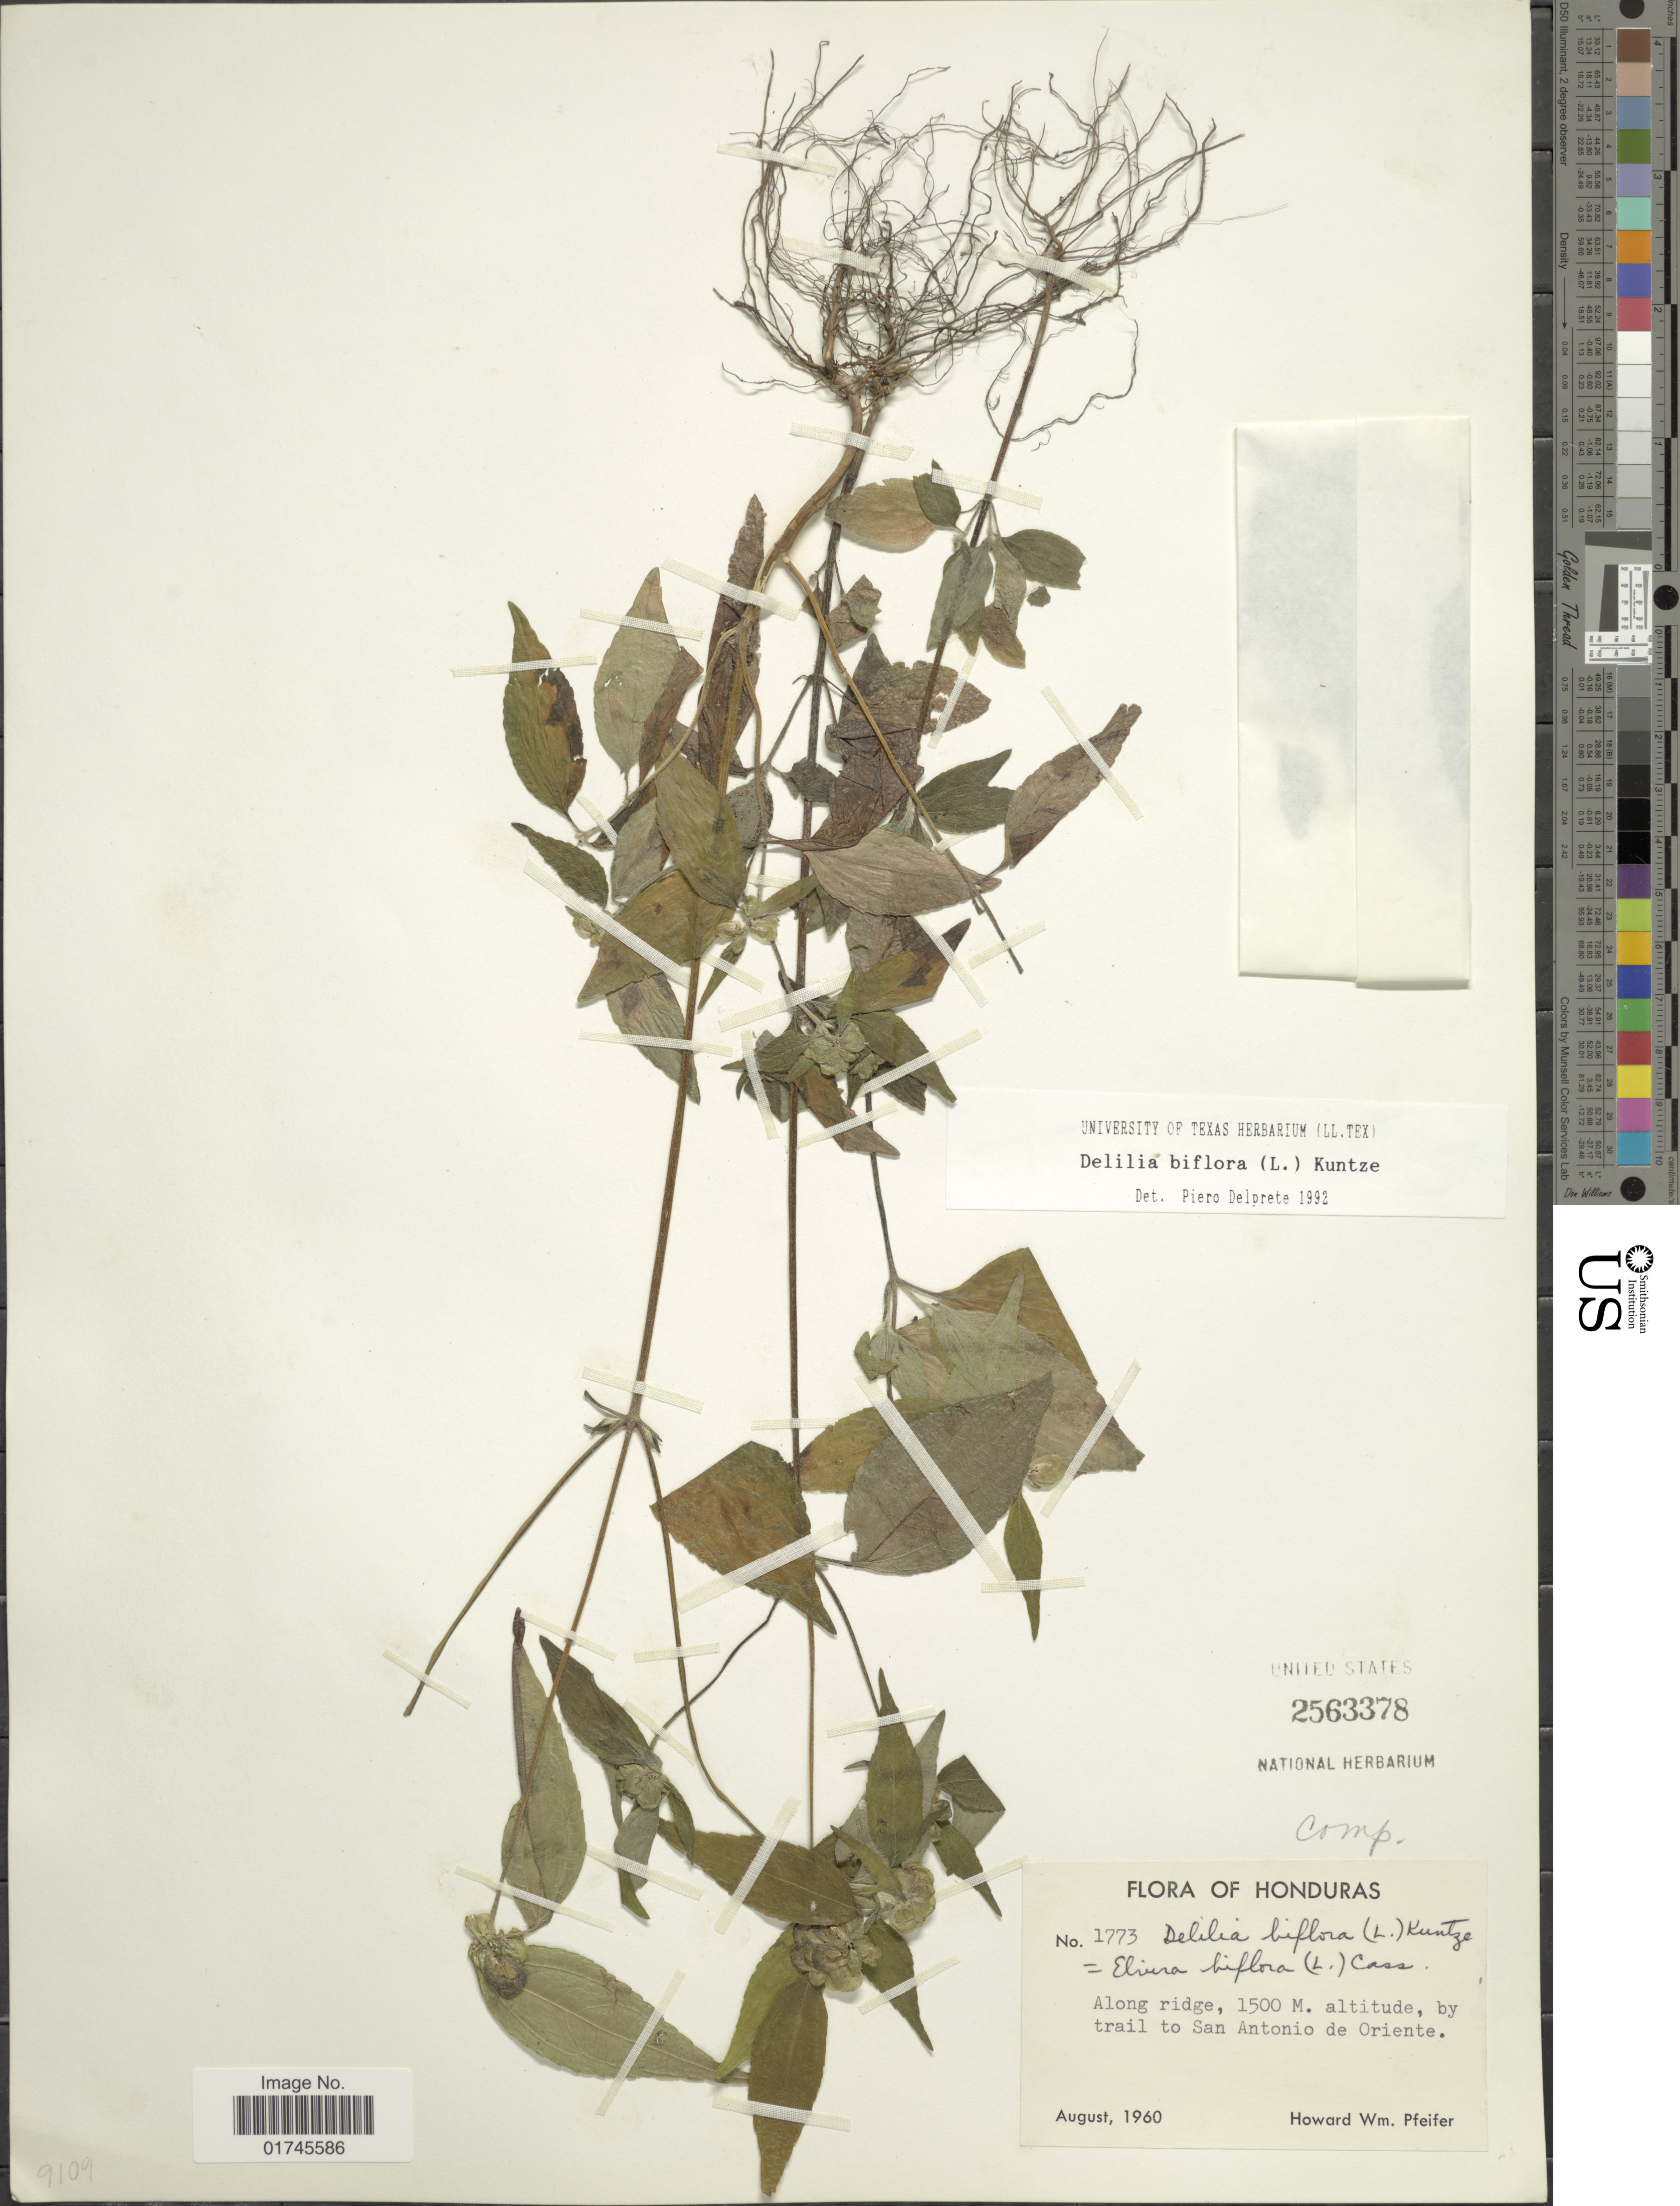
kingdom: Plantae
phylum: Tracheophyta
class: Magnoliopsida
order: Asterales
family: Asteraceae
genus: Delilia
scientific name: Delilia biflora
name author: (L.) Kuntze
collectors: H. W. Pfeifer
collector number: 1773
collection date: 1960-08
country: Honduras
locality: Along ridge, by trail to San Antonio de Oriente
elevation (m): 1500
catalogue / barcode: US 2563378